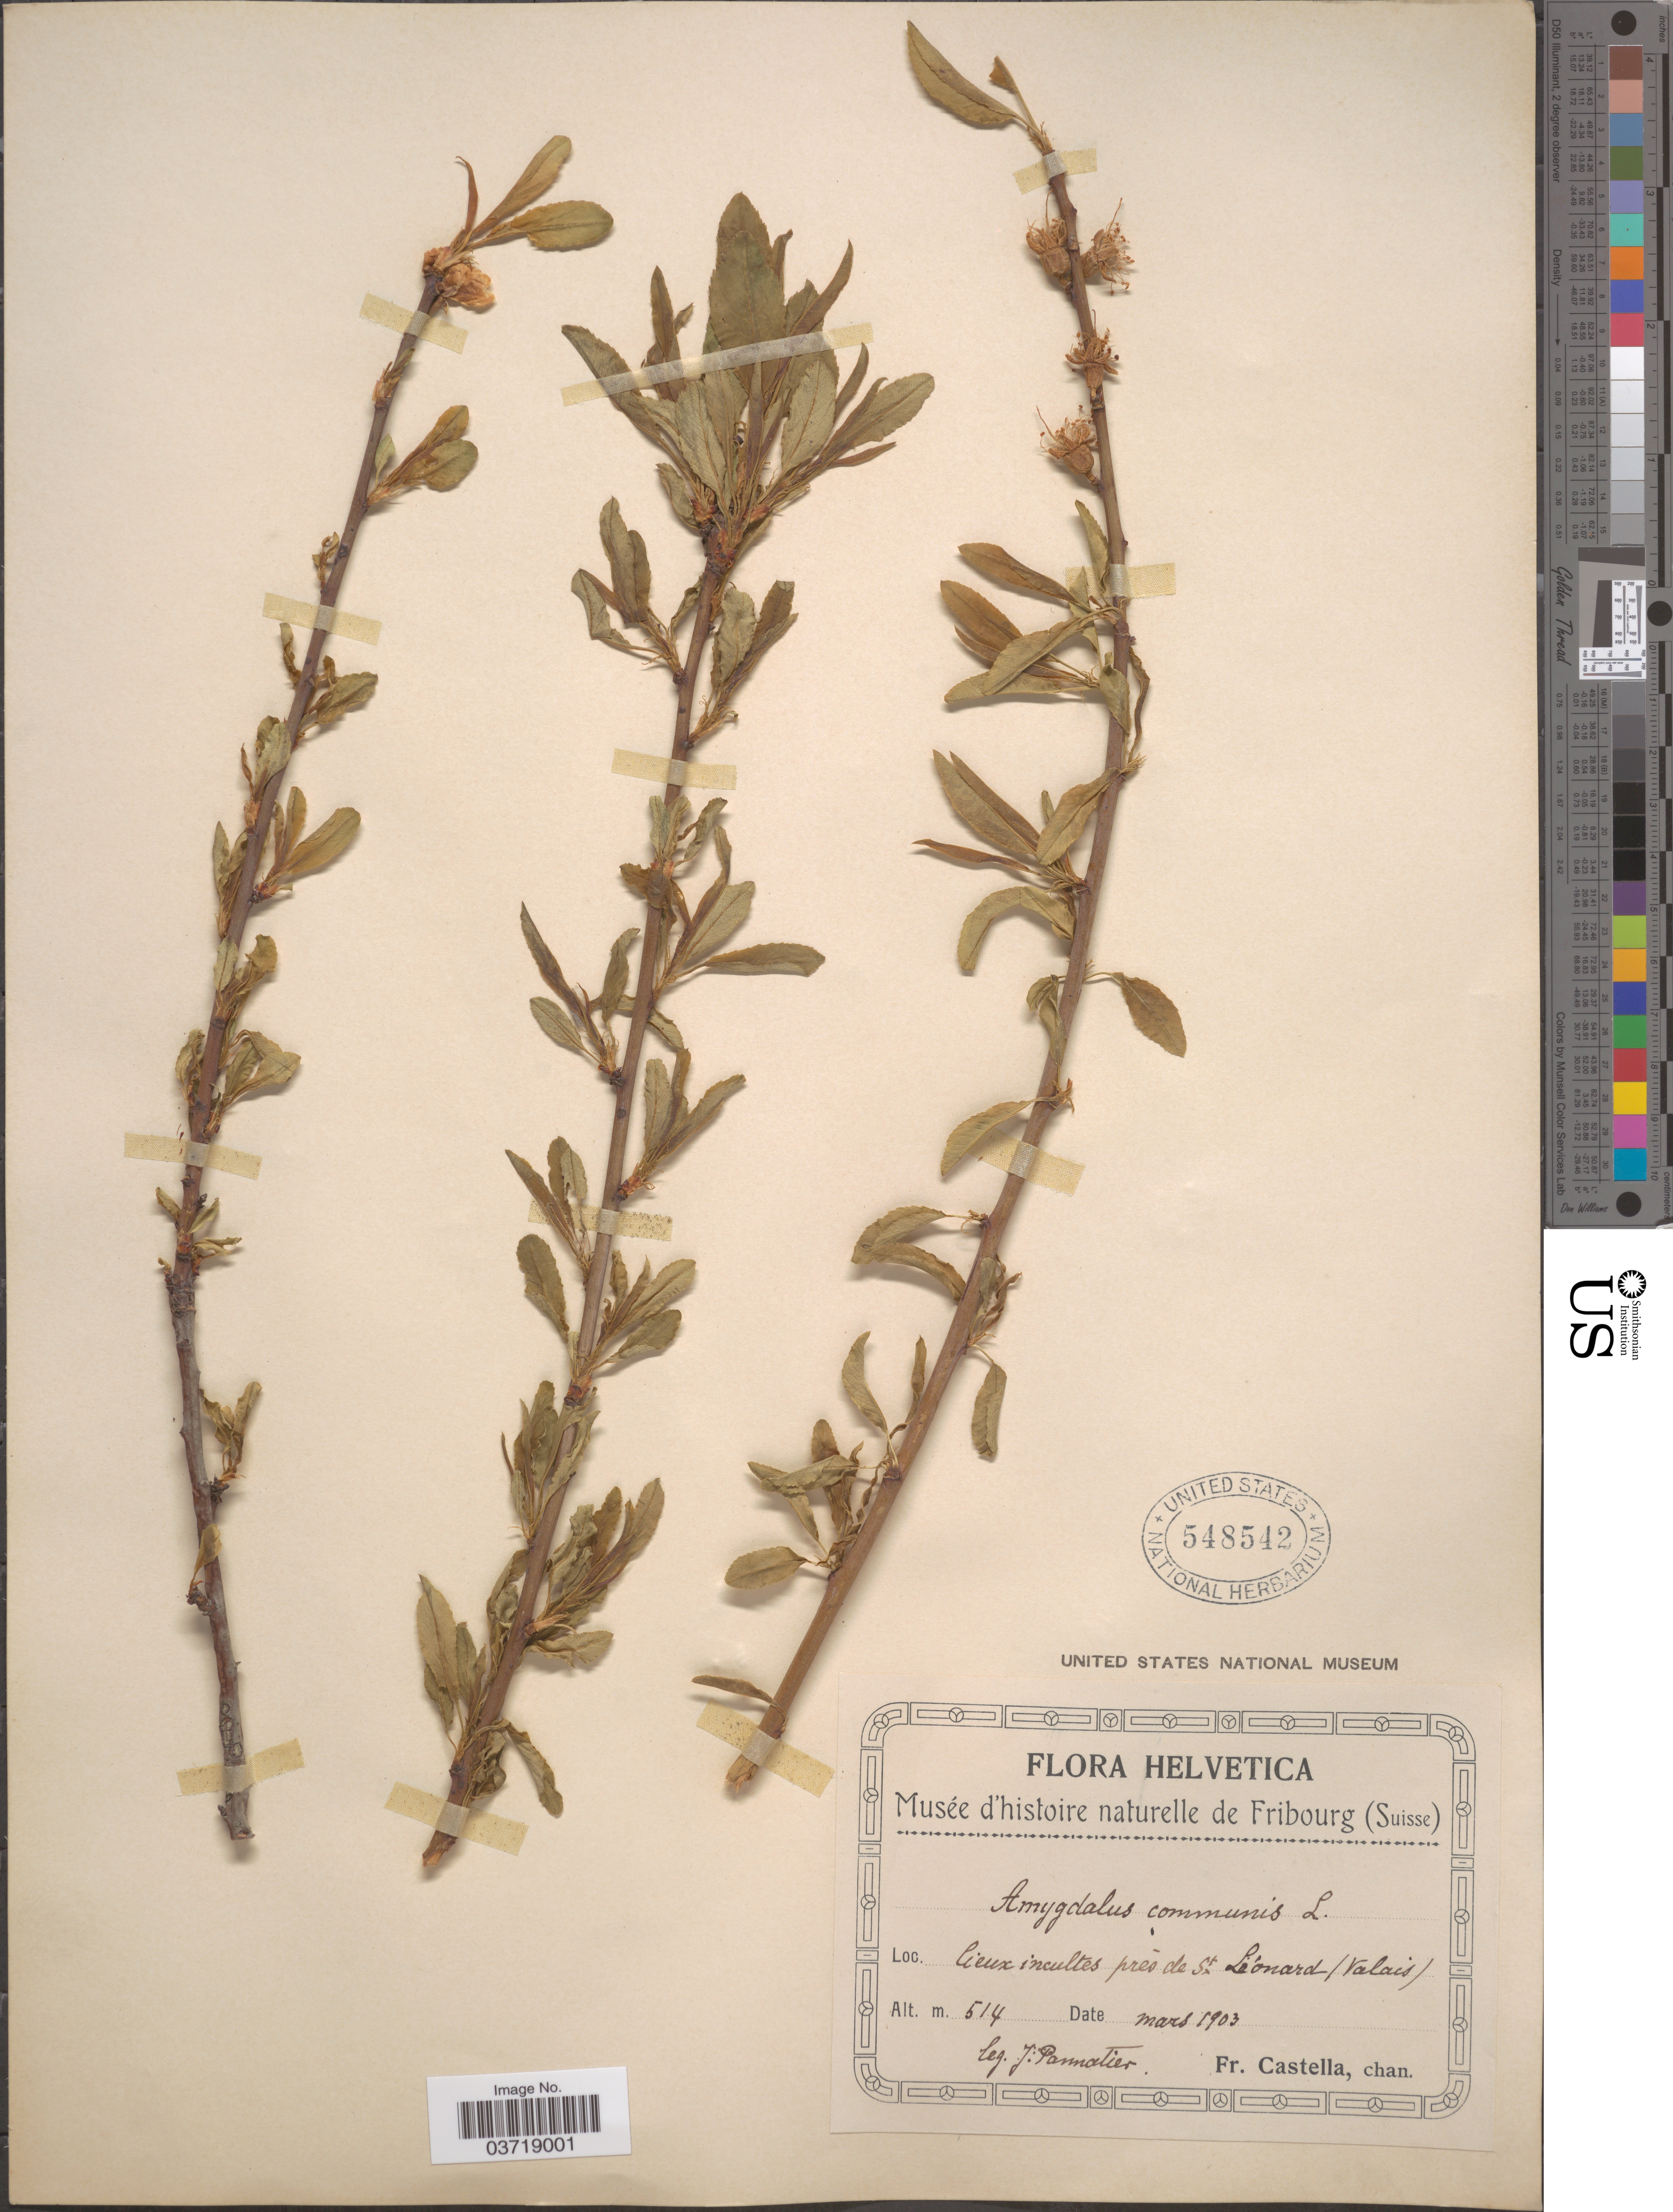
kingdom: Plantae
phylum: Tracheophyta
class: Magnoliopsida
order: Rosales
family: Rosaceae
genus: Prunus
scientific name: Prunus amygdalus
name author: Batsch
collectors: J. Pannatier & Fr. Castella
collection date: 1903-03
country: Switzerland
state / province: Valais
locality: Helvetica. Lieux incultes près de St. Leónard.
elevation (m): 514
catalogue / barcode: US 548542